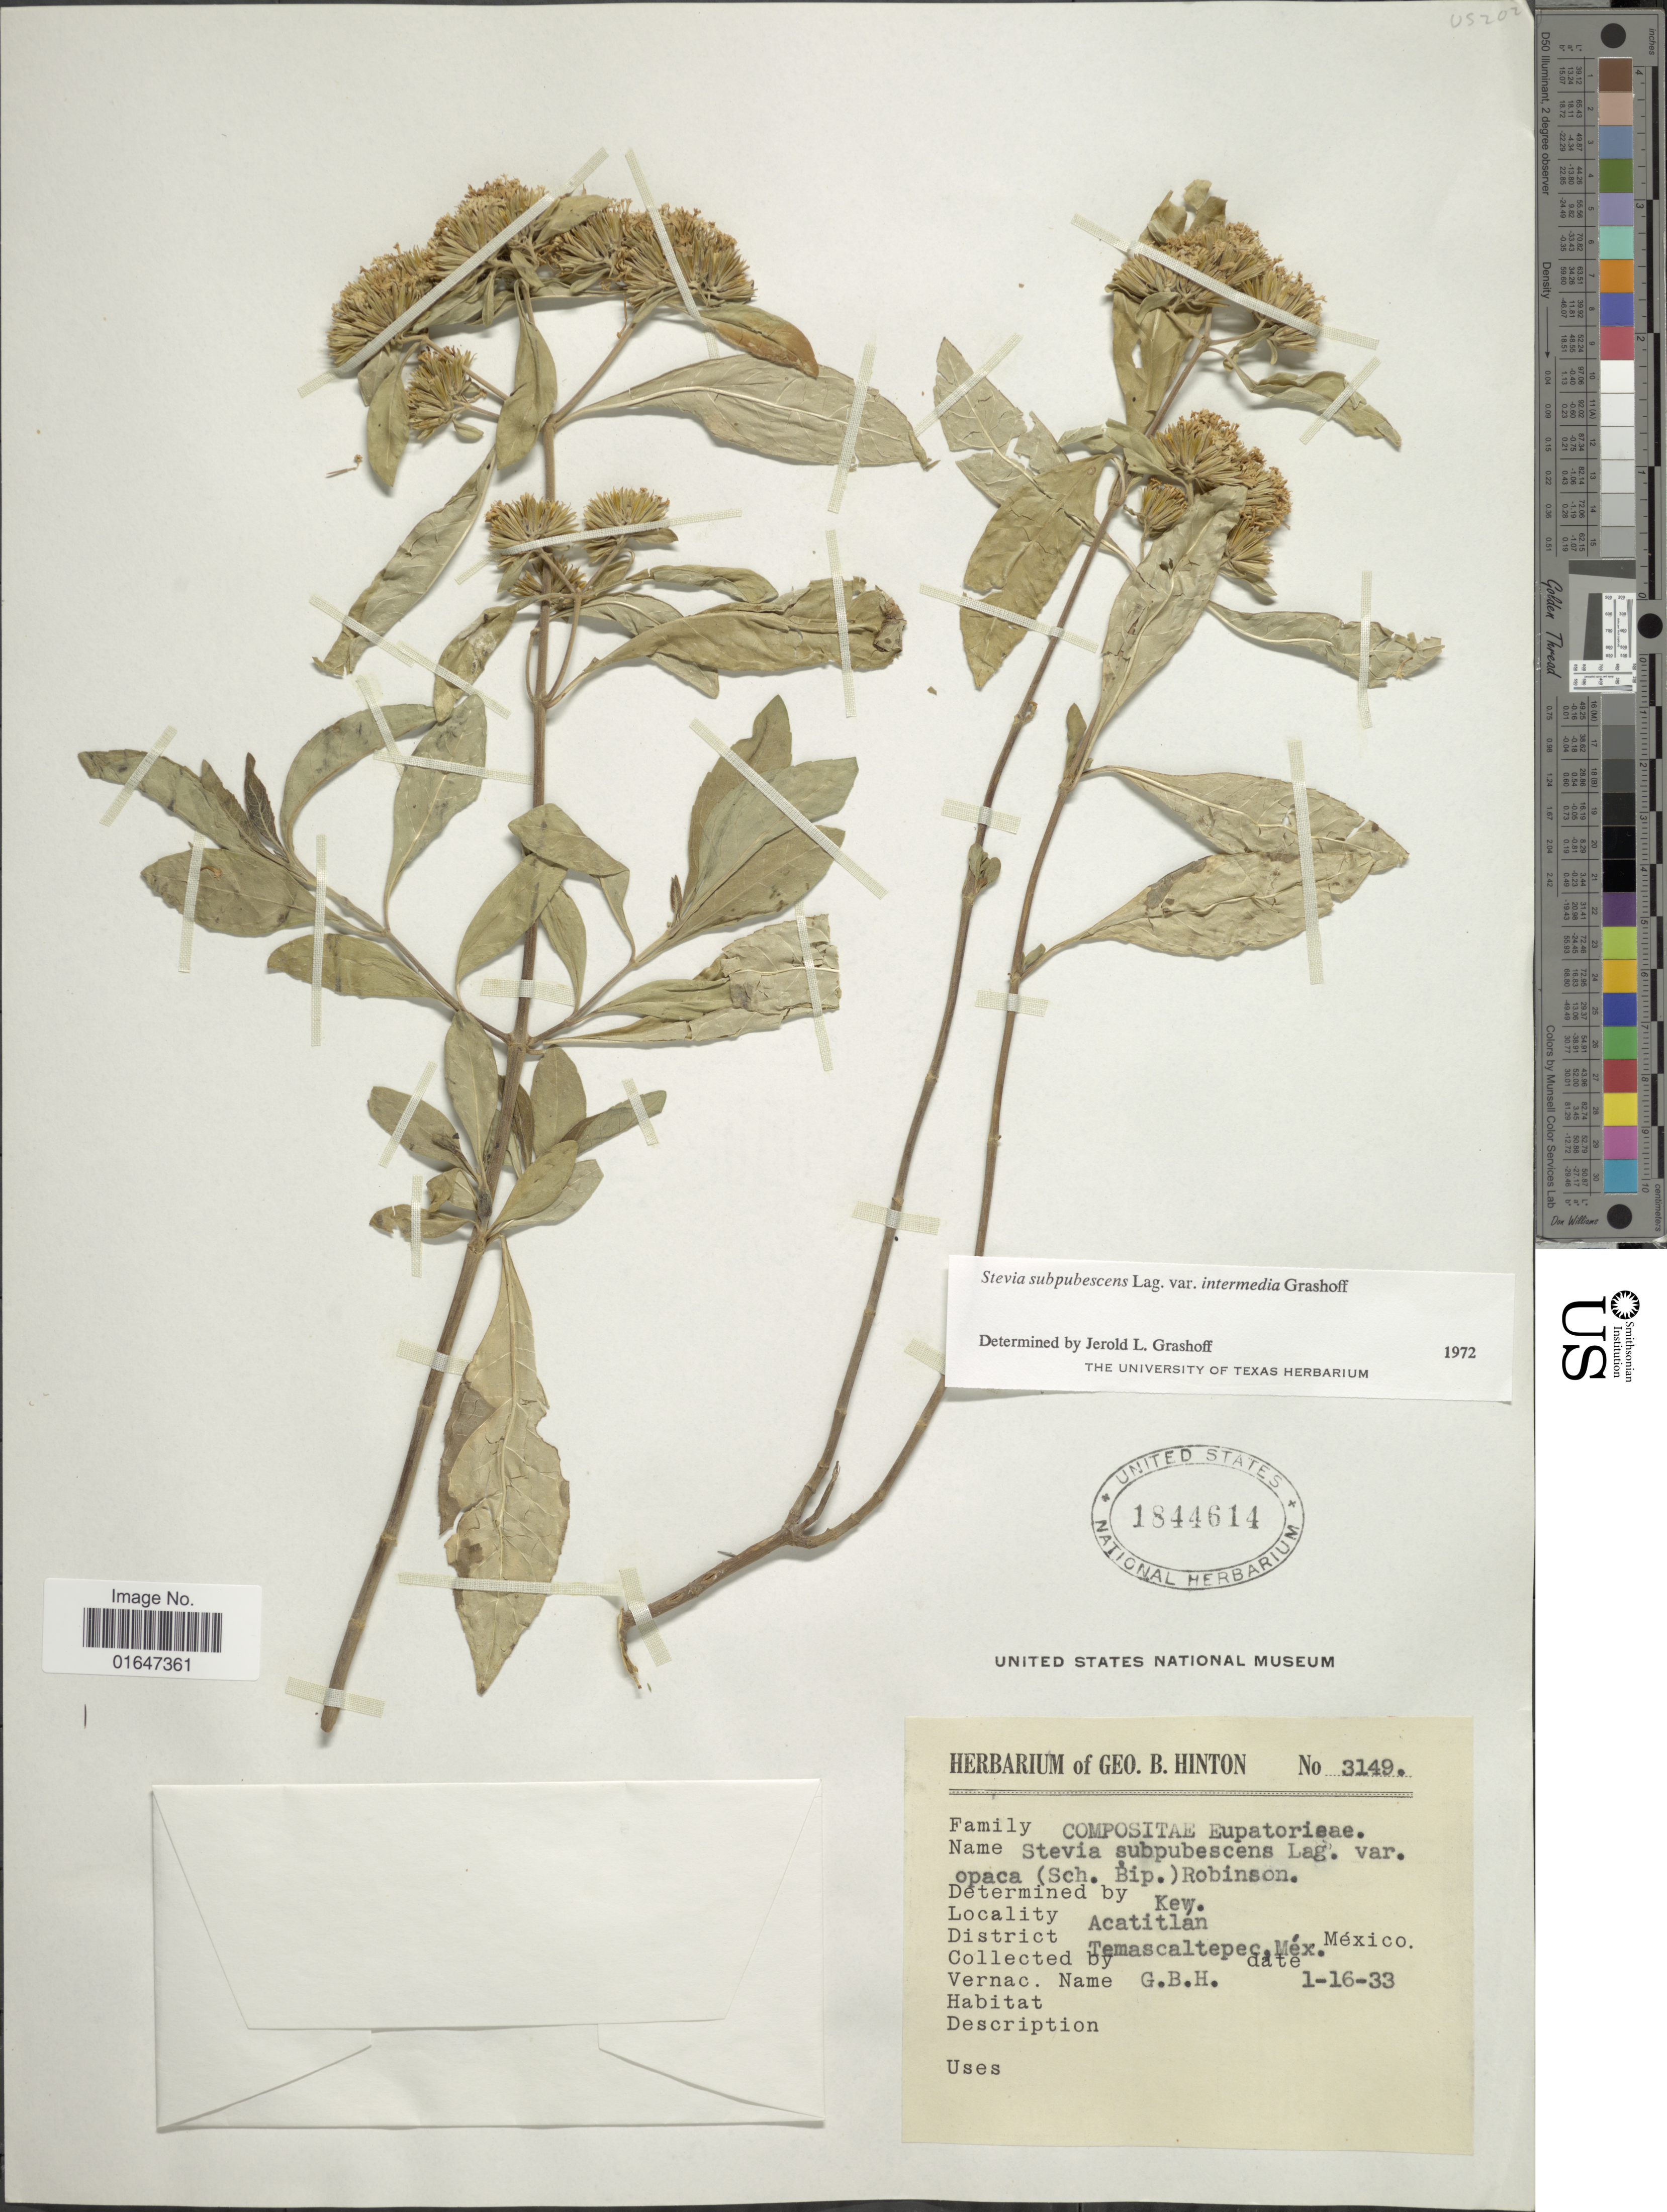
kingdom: Plantae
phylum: Tracheophyta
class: Magnoliopsida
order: Asterales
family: Asteraceae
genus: Stevia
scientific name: Stevia subpubescens var. intermedia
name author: Grashoff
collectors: G. B. Hinton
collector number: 3149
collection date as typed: Transcribed d/m/y: 16/1/33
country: Mexico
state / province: México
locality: Acatitlan, District Temascaltepec, Mex.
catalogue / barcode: US 1844614